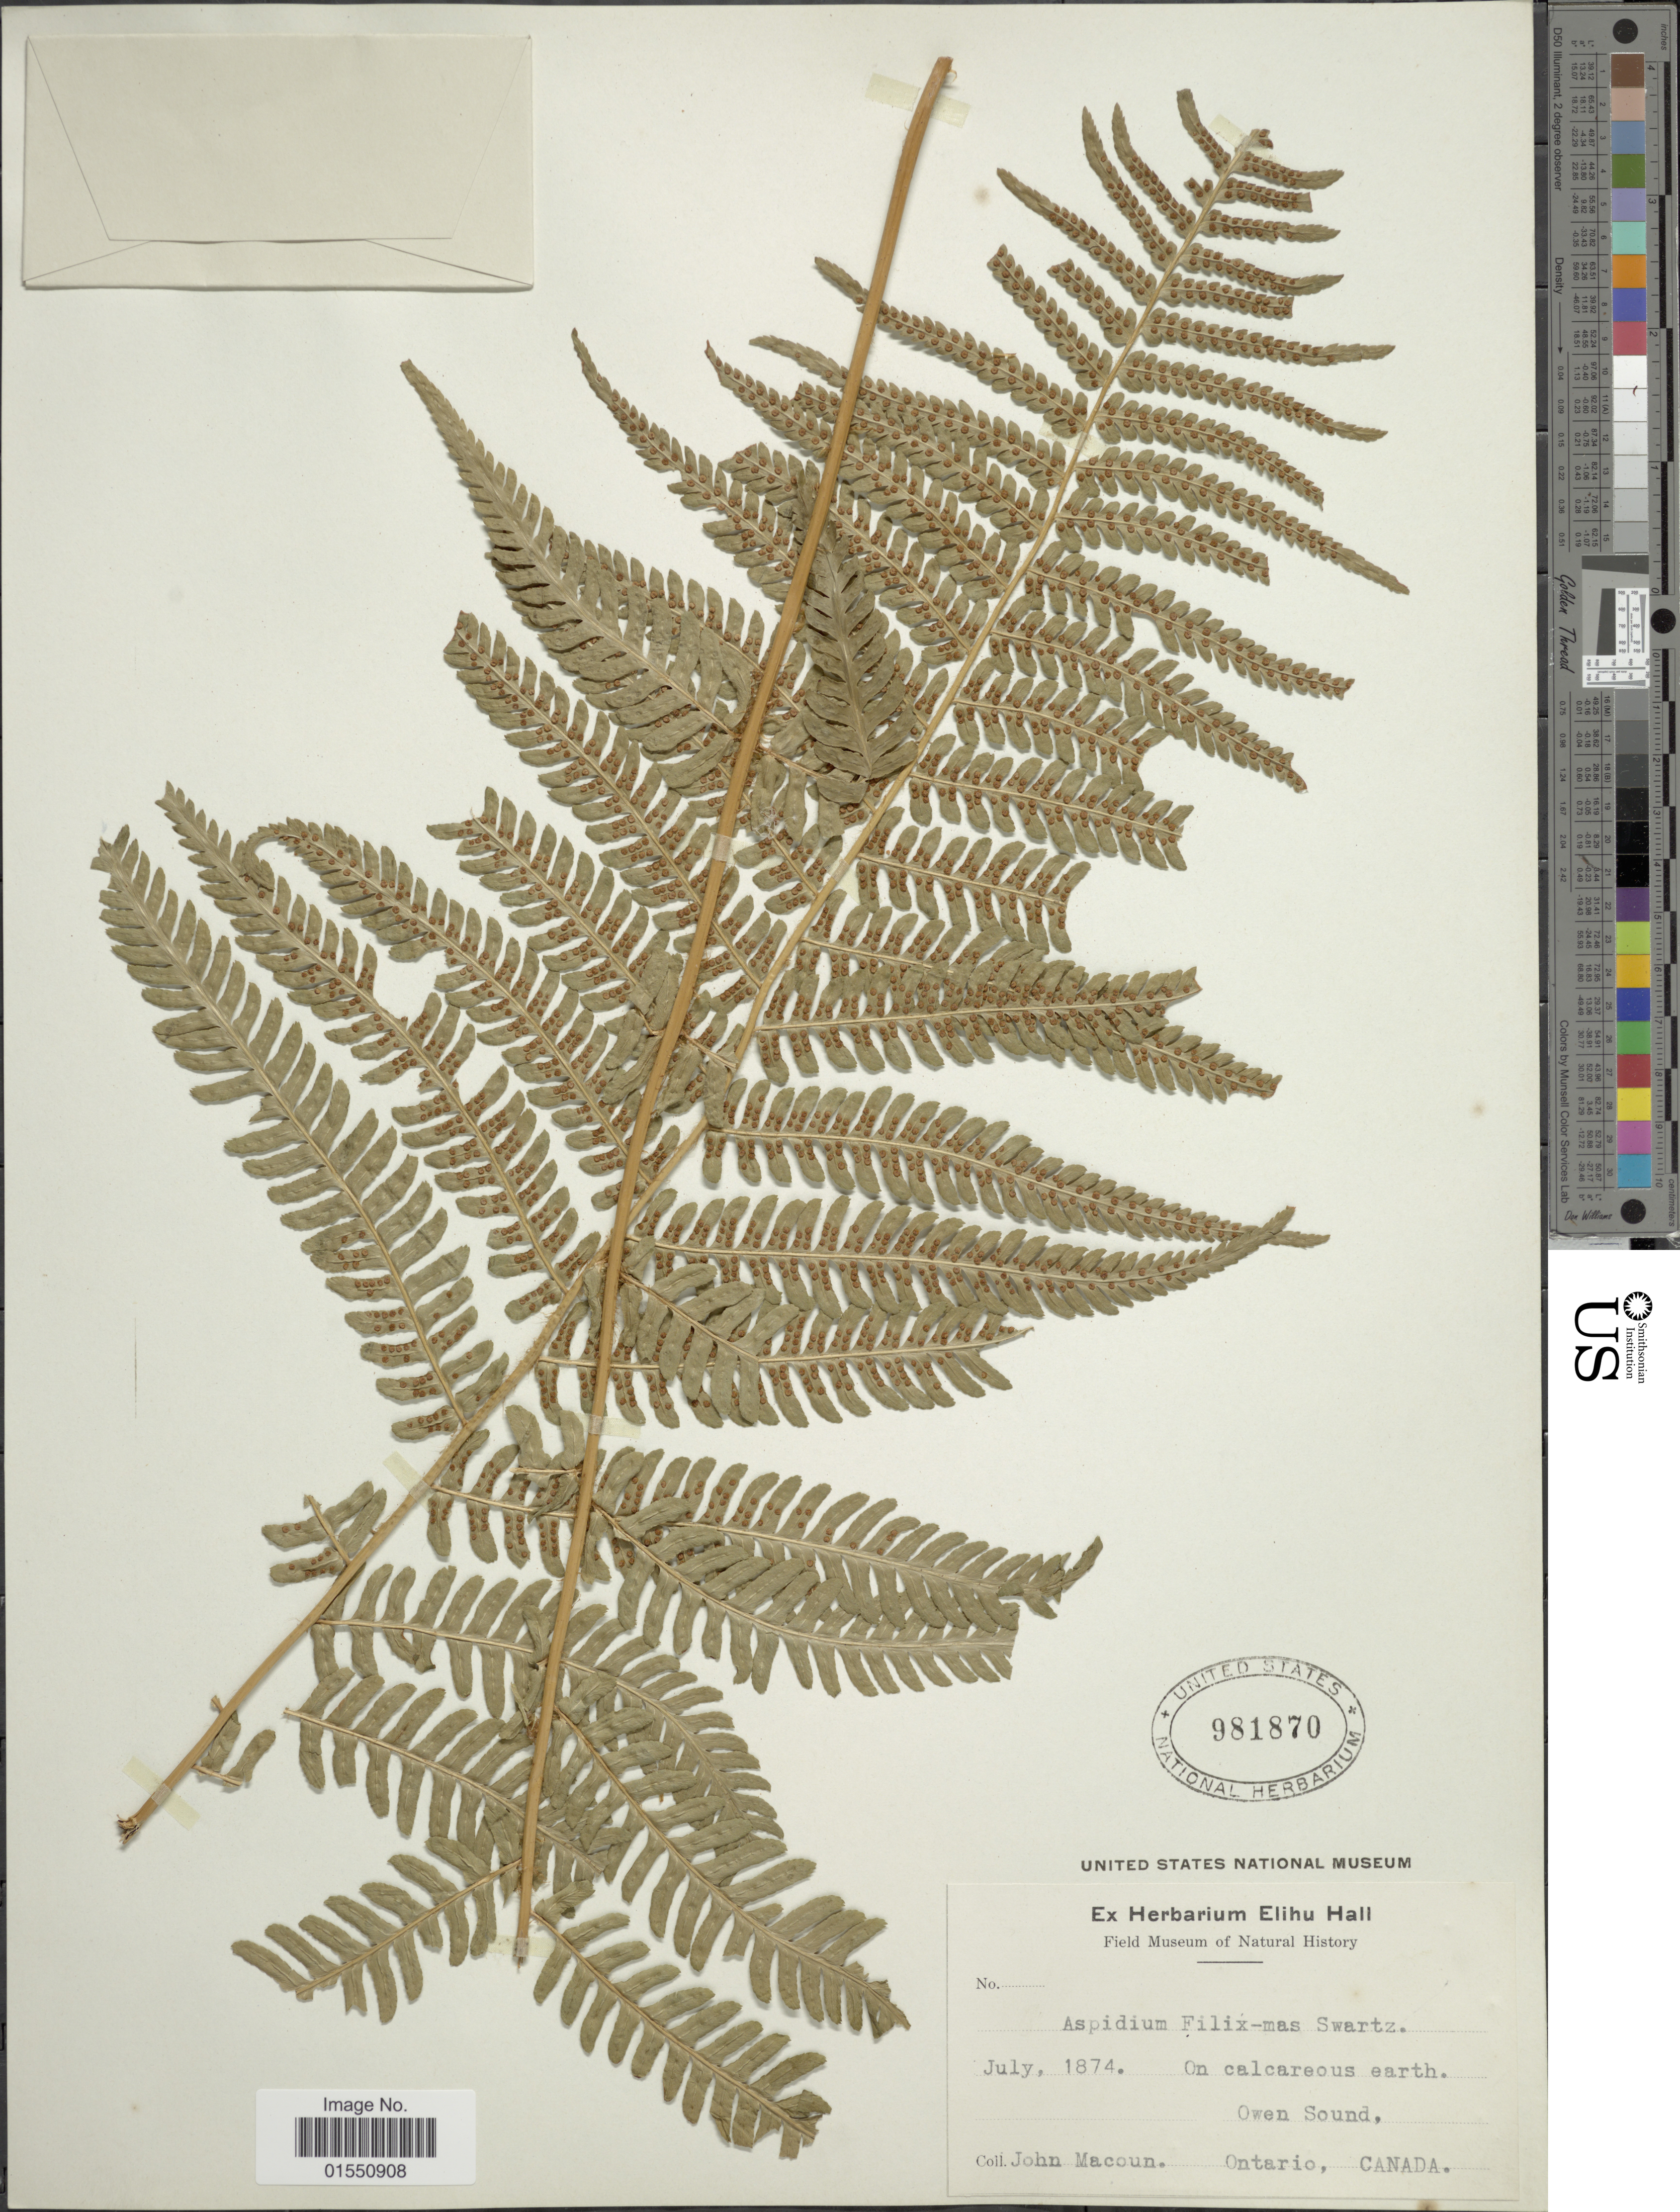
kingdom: Plantae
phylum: Tracheophyta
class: Polypodiopsida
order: Polypodiales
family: Dryopteridaceae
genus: Dryopteris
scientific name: Dryopteris filix-mas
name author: (L.) Schott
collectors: J. Macoun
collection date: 1874-07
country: Canada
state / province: Ontario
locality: Owen Sound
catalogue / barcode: US 981870